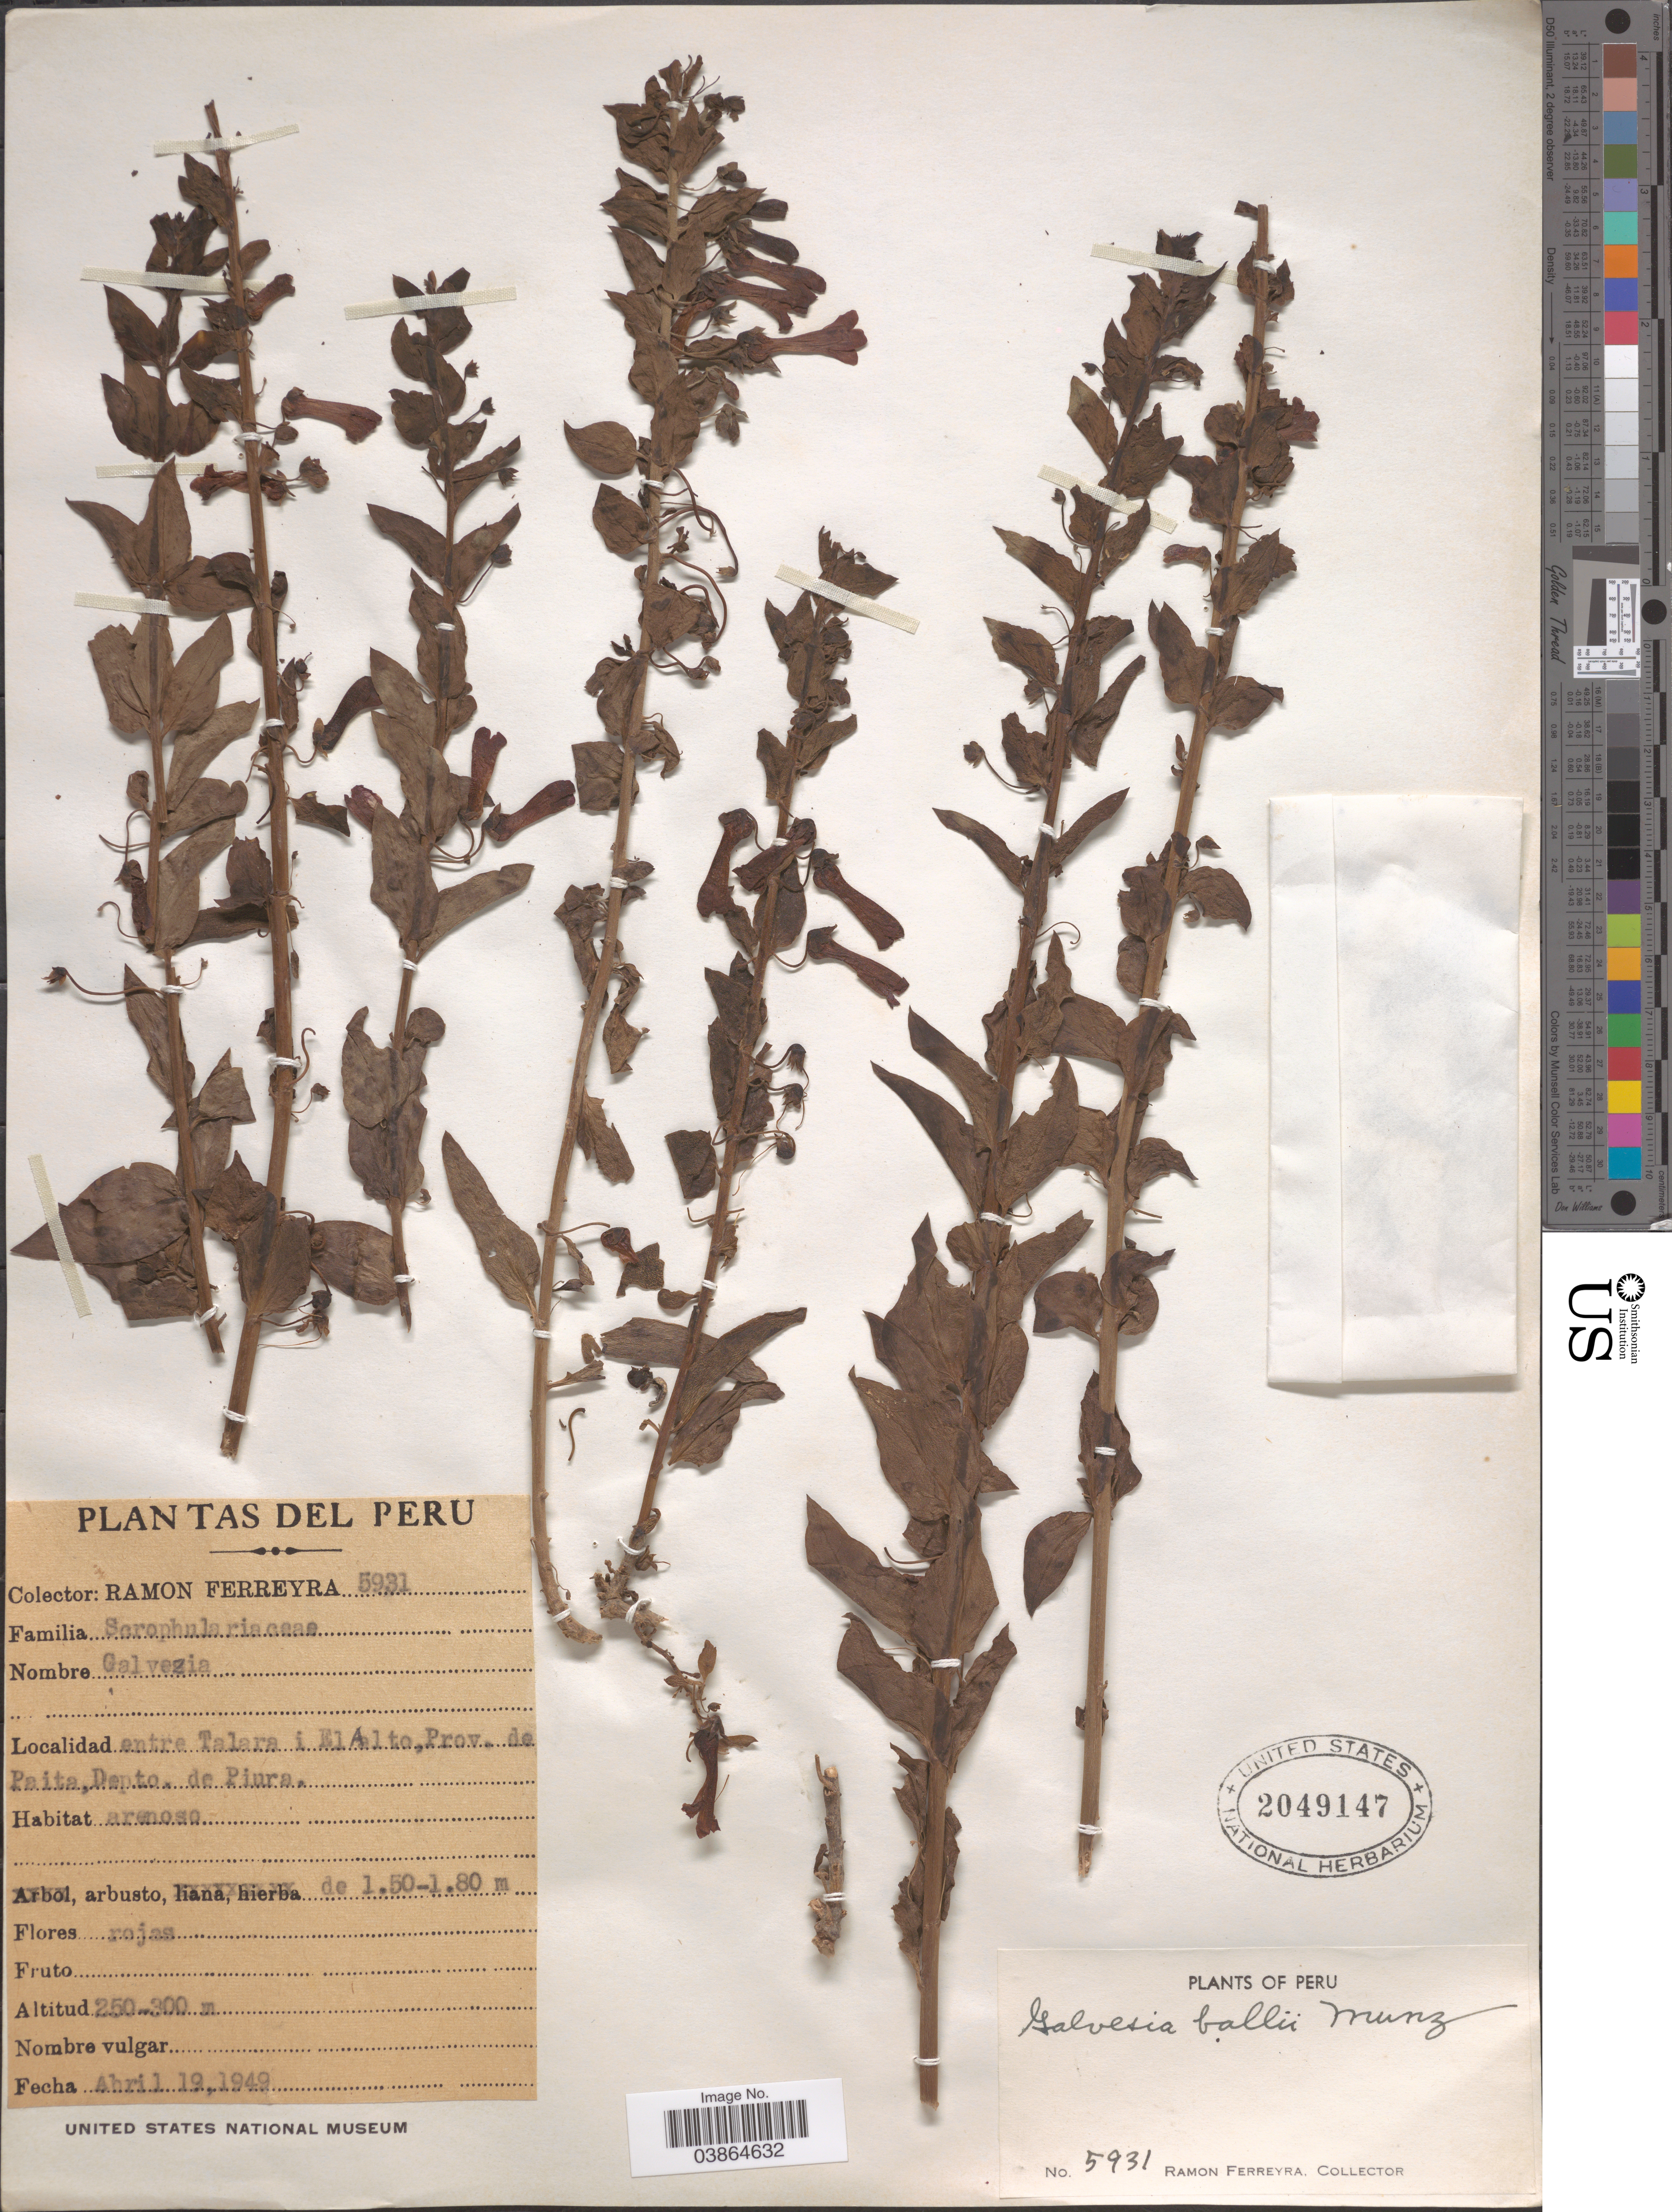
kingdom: Plantae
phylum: Tracheophyta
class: Magnoliopsida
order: Lamiales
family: Plantaginaceae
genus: Galvezia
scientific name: Galvezia ballii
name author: Munz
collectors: R. A. Ferreyra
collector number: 5931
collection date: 1949-04-19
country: Peru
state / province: Piura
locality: Entre Talara i El Alto, Prov. de Piura, Depto. de Piura.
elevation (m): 250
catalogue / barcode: US 2049147